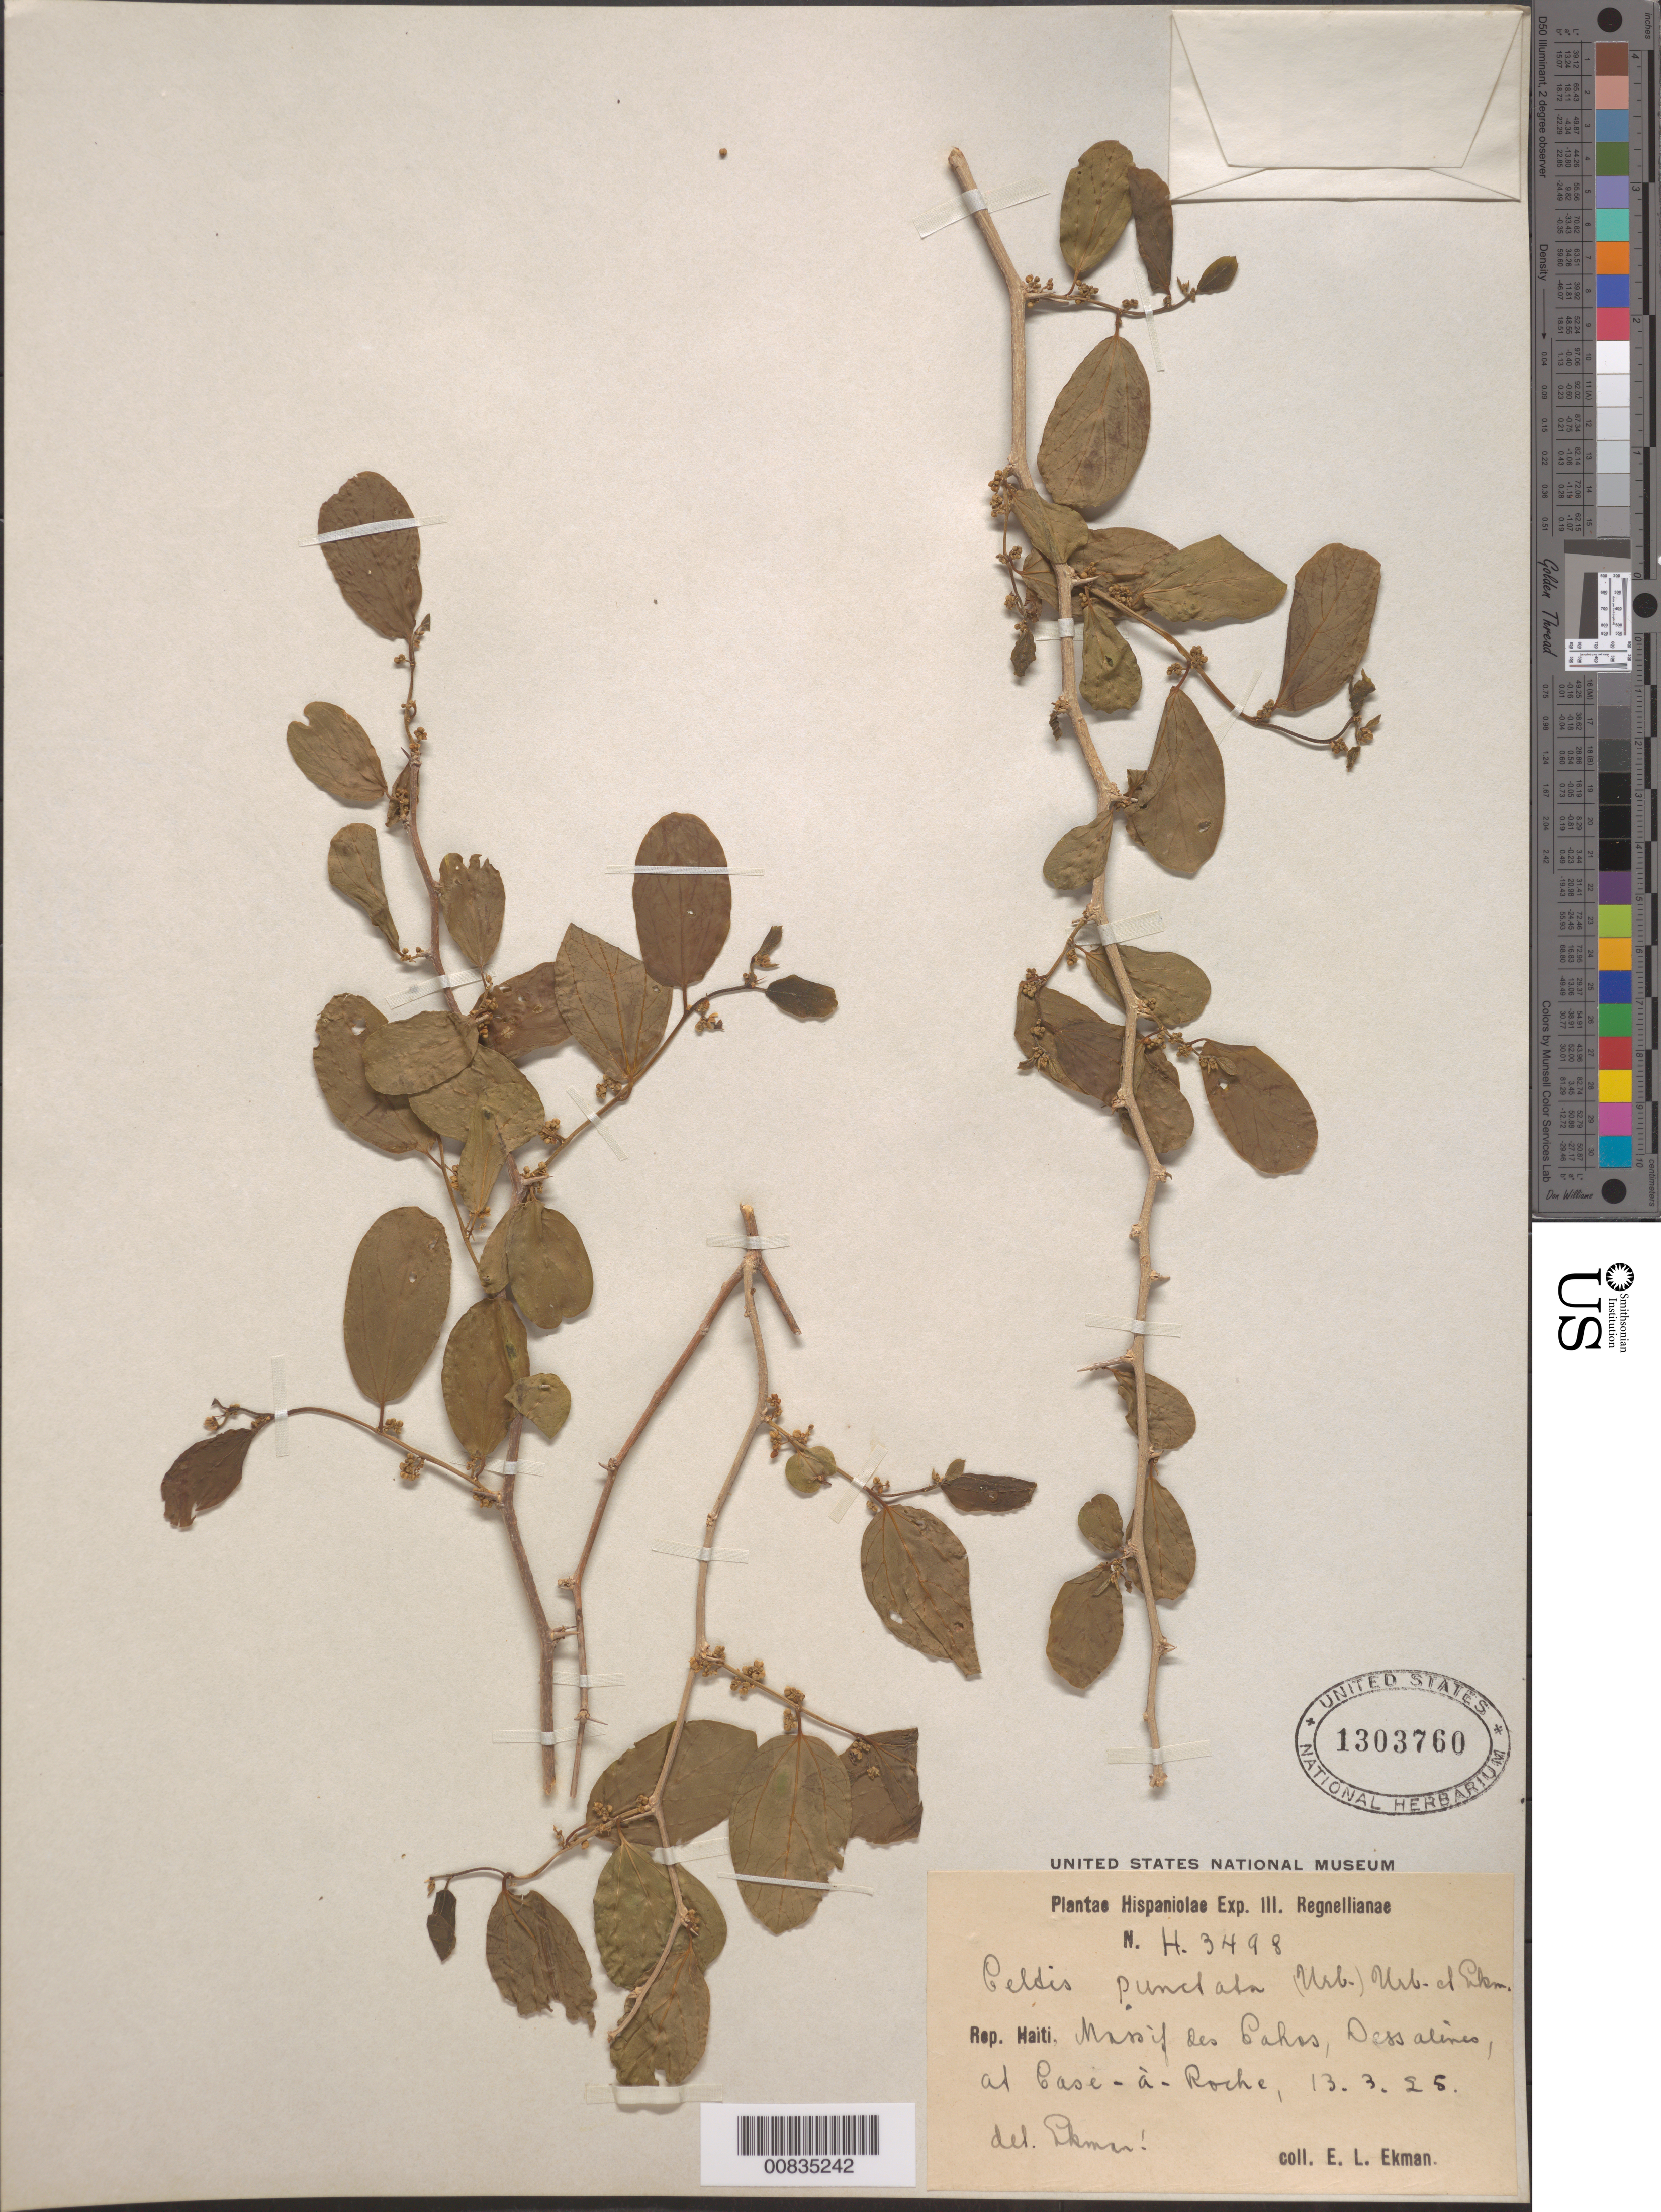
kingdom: Plantae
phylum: Tracheophyta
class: Magnoliopsida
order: Rosales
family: Cannabaceae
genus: Celtis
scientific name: Celtis punctata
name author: (Urb. & Ekman) Urb. & Ekman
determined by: Ekman, E. L.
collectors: E. L. Ekman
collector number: H 3498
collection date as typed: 13 Mar 1925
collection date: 1925-03-13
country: Haiti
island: Hispaniola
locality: Massif des Cahos, Dessalines, at Case-à-Roche.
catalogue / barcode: US 1303760